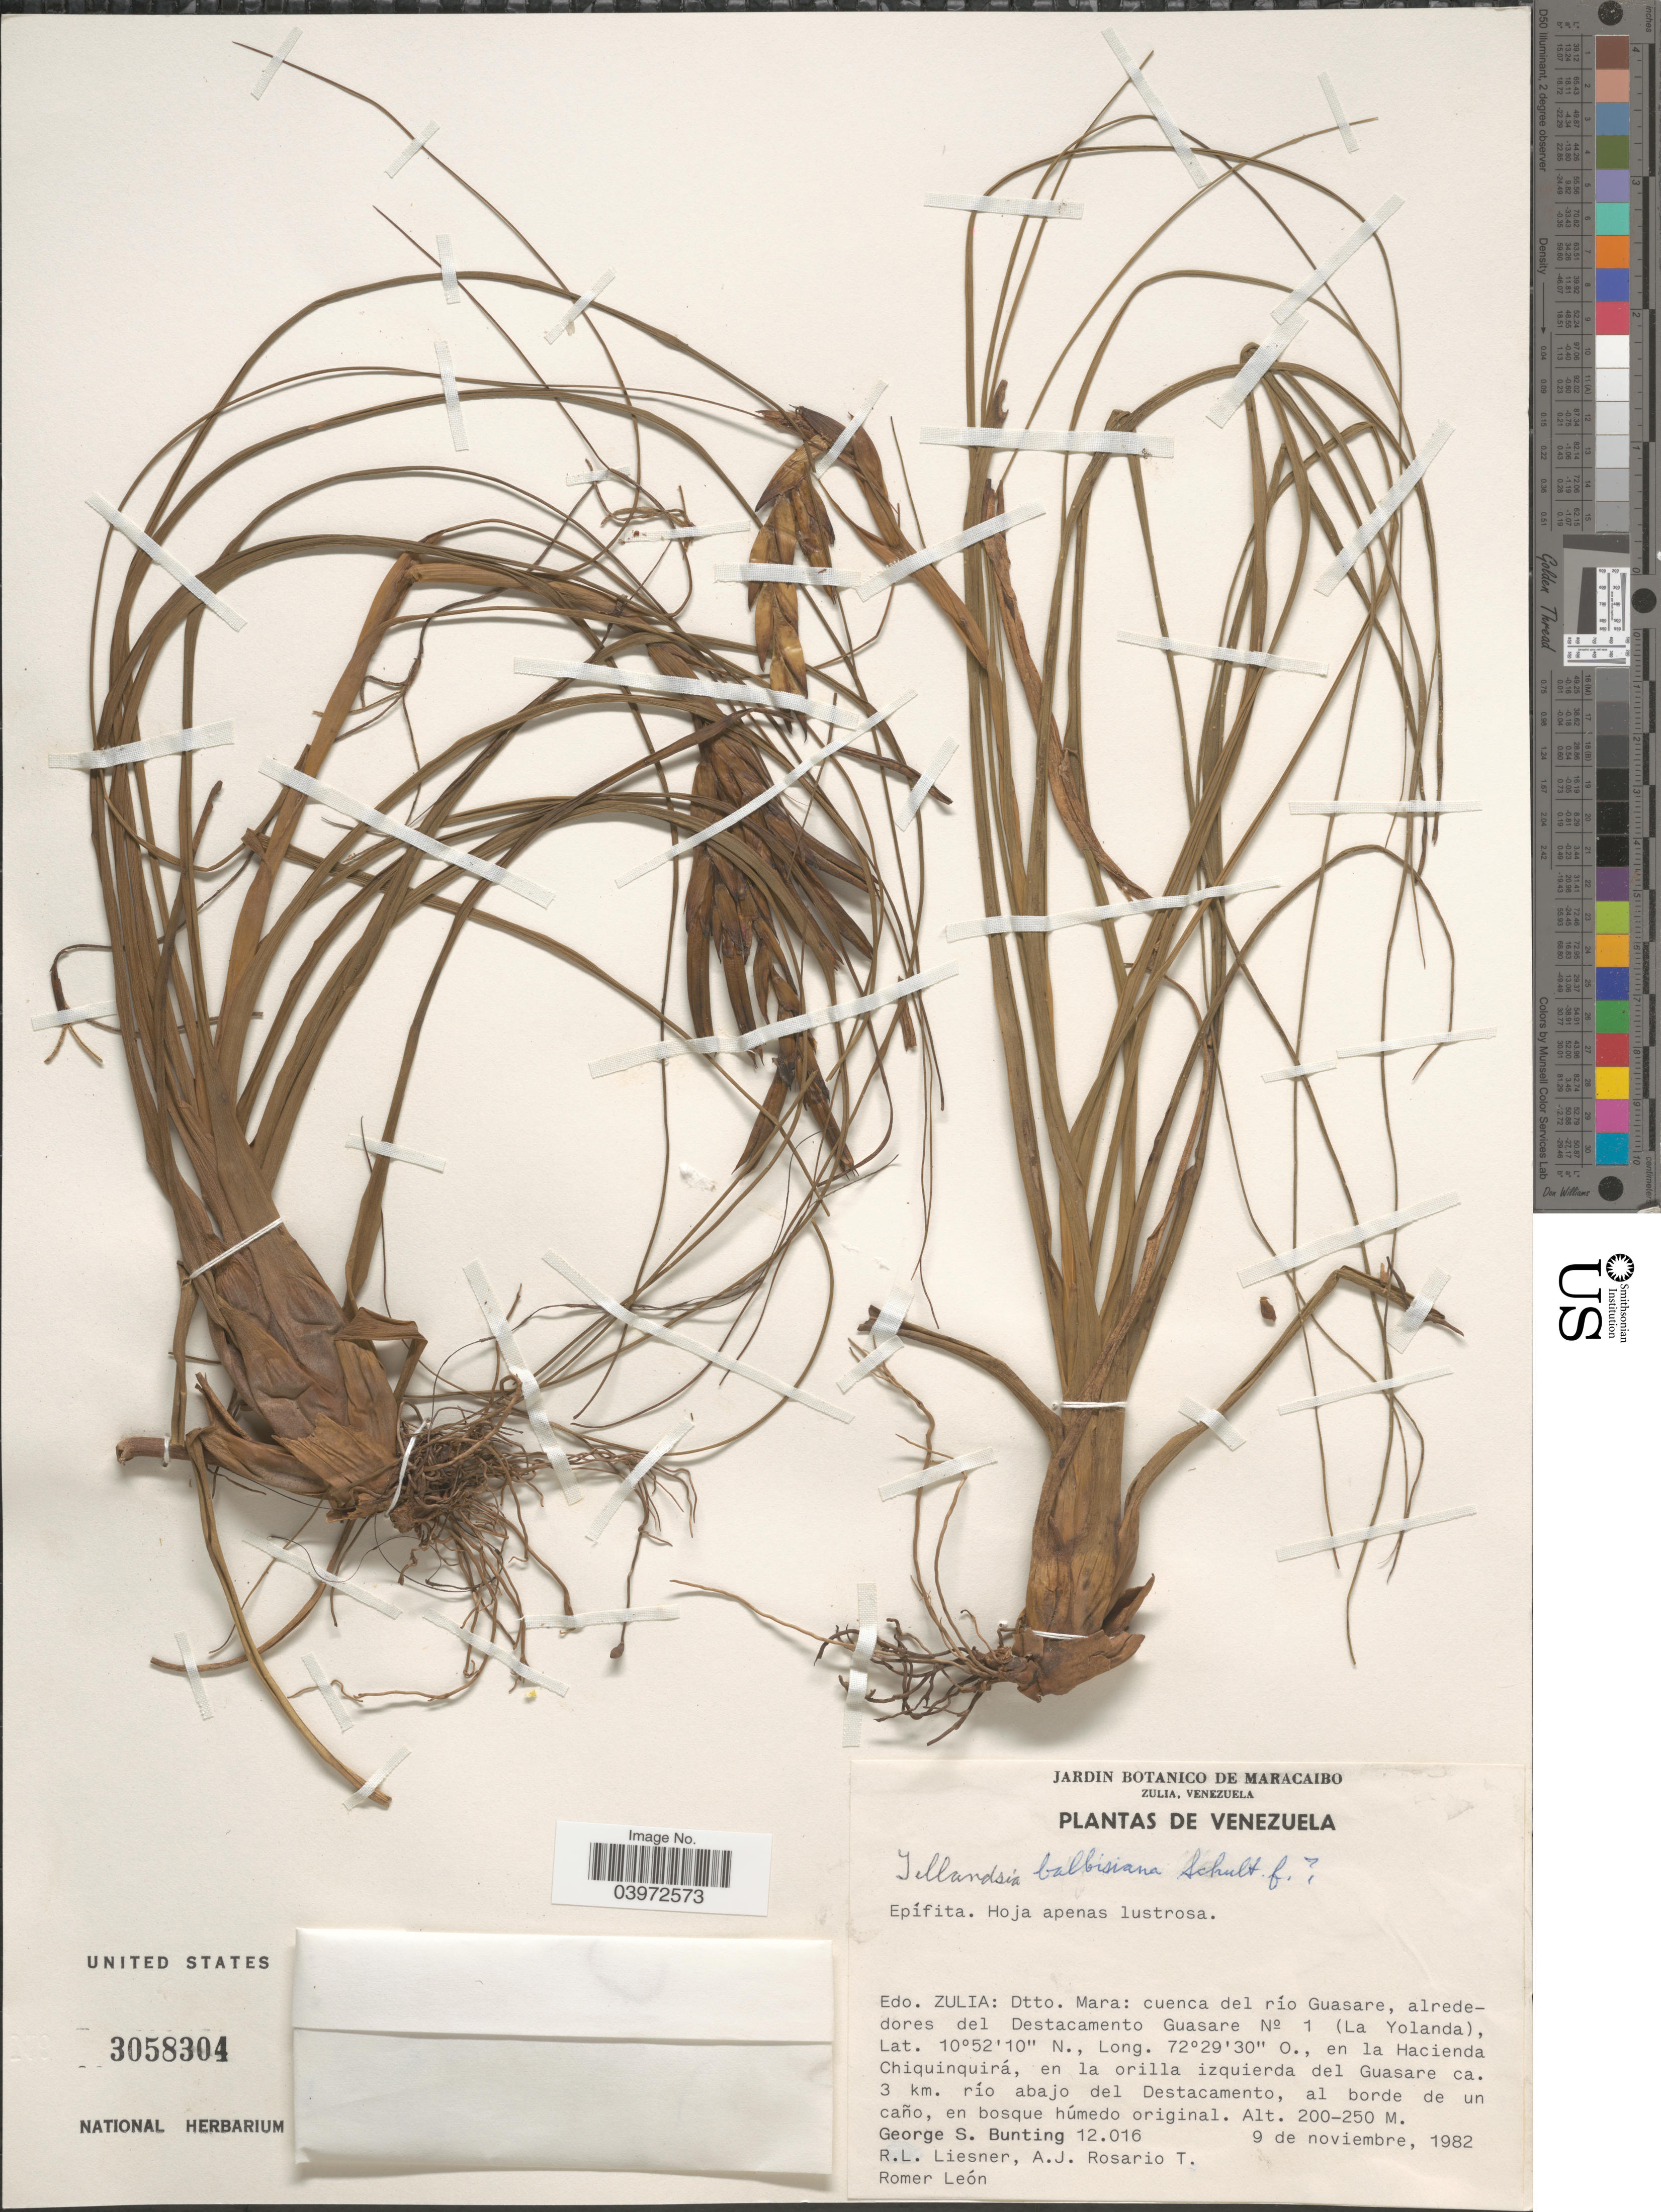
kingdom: Plantae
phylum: Tracheophyta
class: Liliopsida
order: Poales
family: Bromeliaceae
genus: Tillandsia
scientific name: Tillandsia balbisiana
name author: Schult. f.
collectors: G. S. Bunting, R. L. Liesner, A. Rosario T. & R. León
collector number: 12016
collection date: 1982-11-09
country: Venezuela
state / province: Zulia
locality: Dtto. Mara: cuenca del río Guasare, alrededores del Destacamento Guasare N° 1 (La Yolanda), en la Hacienda Chiquinquirá, en la orilla izquierda del Guasare ca. 3 km. río abajo del Destacamento, al borde de un caño.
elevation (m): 200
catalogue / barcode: US 3058304